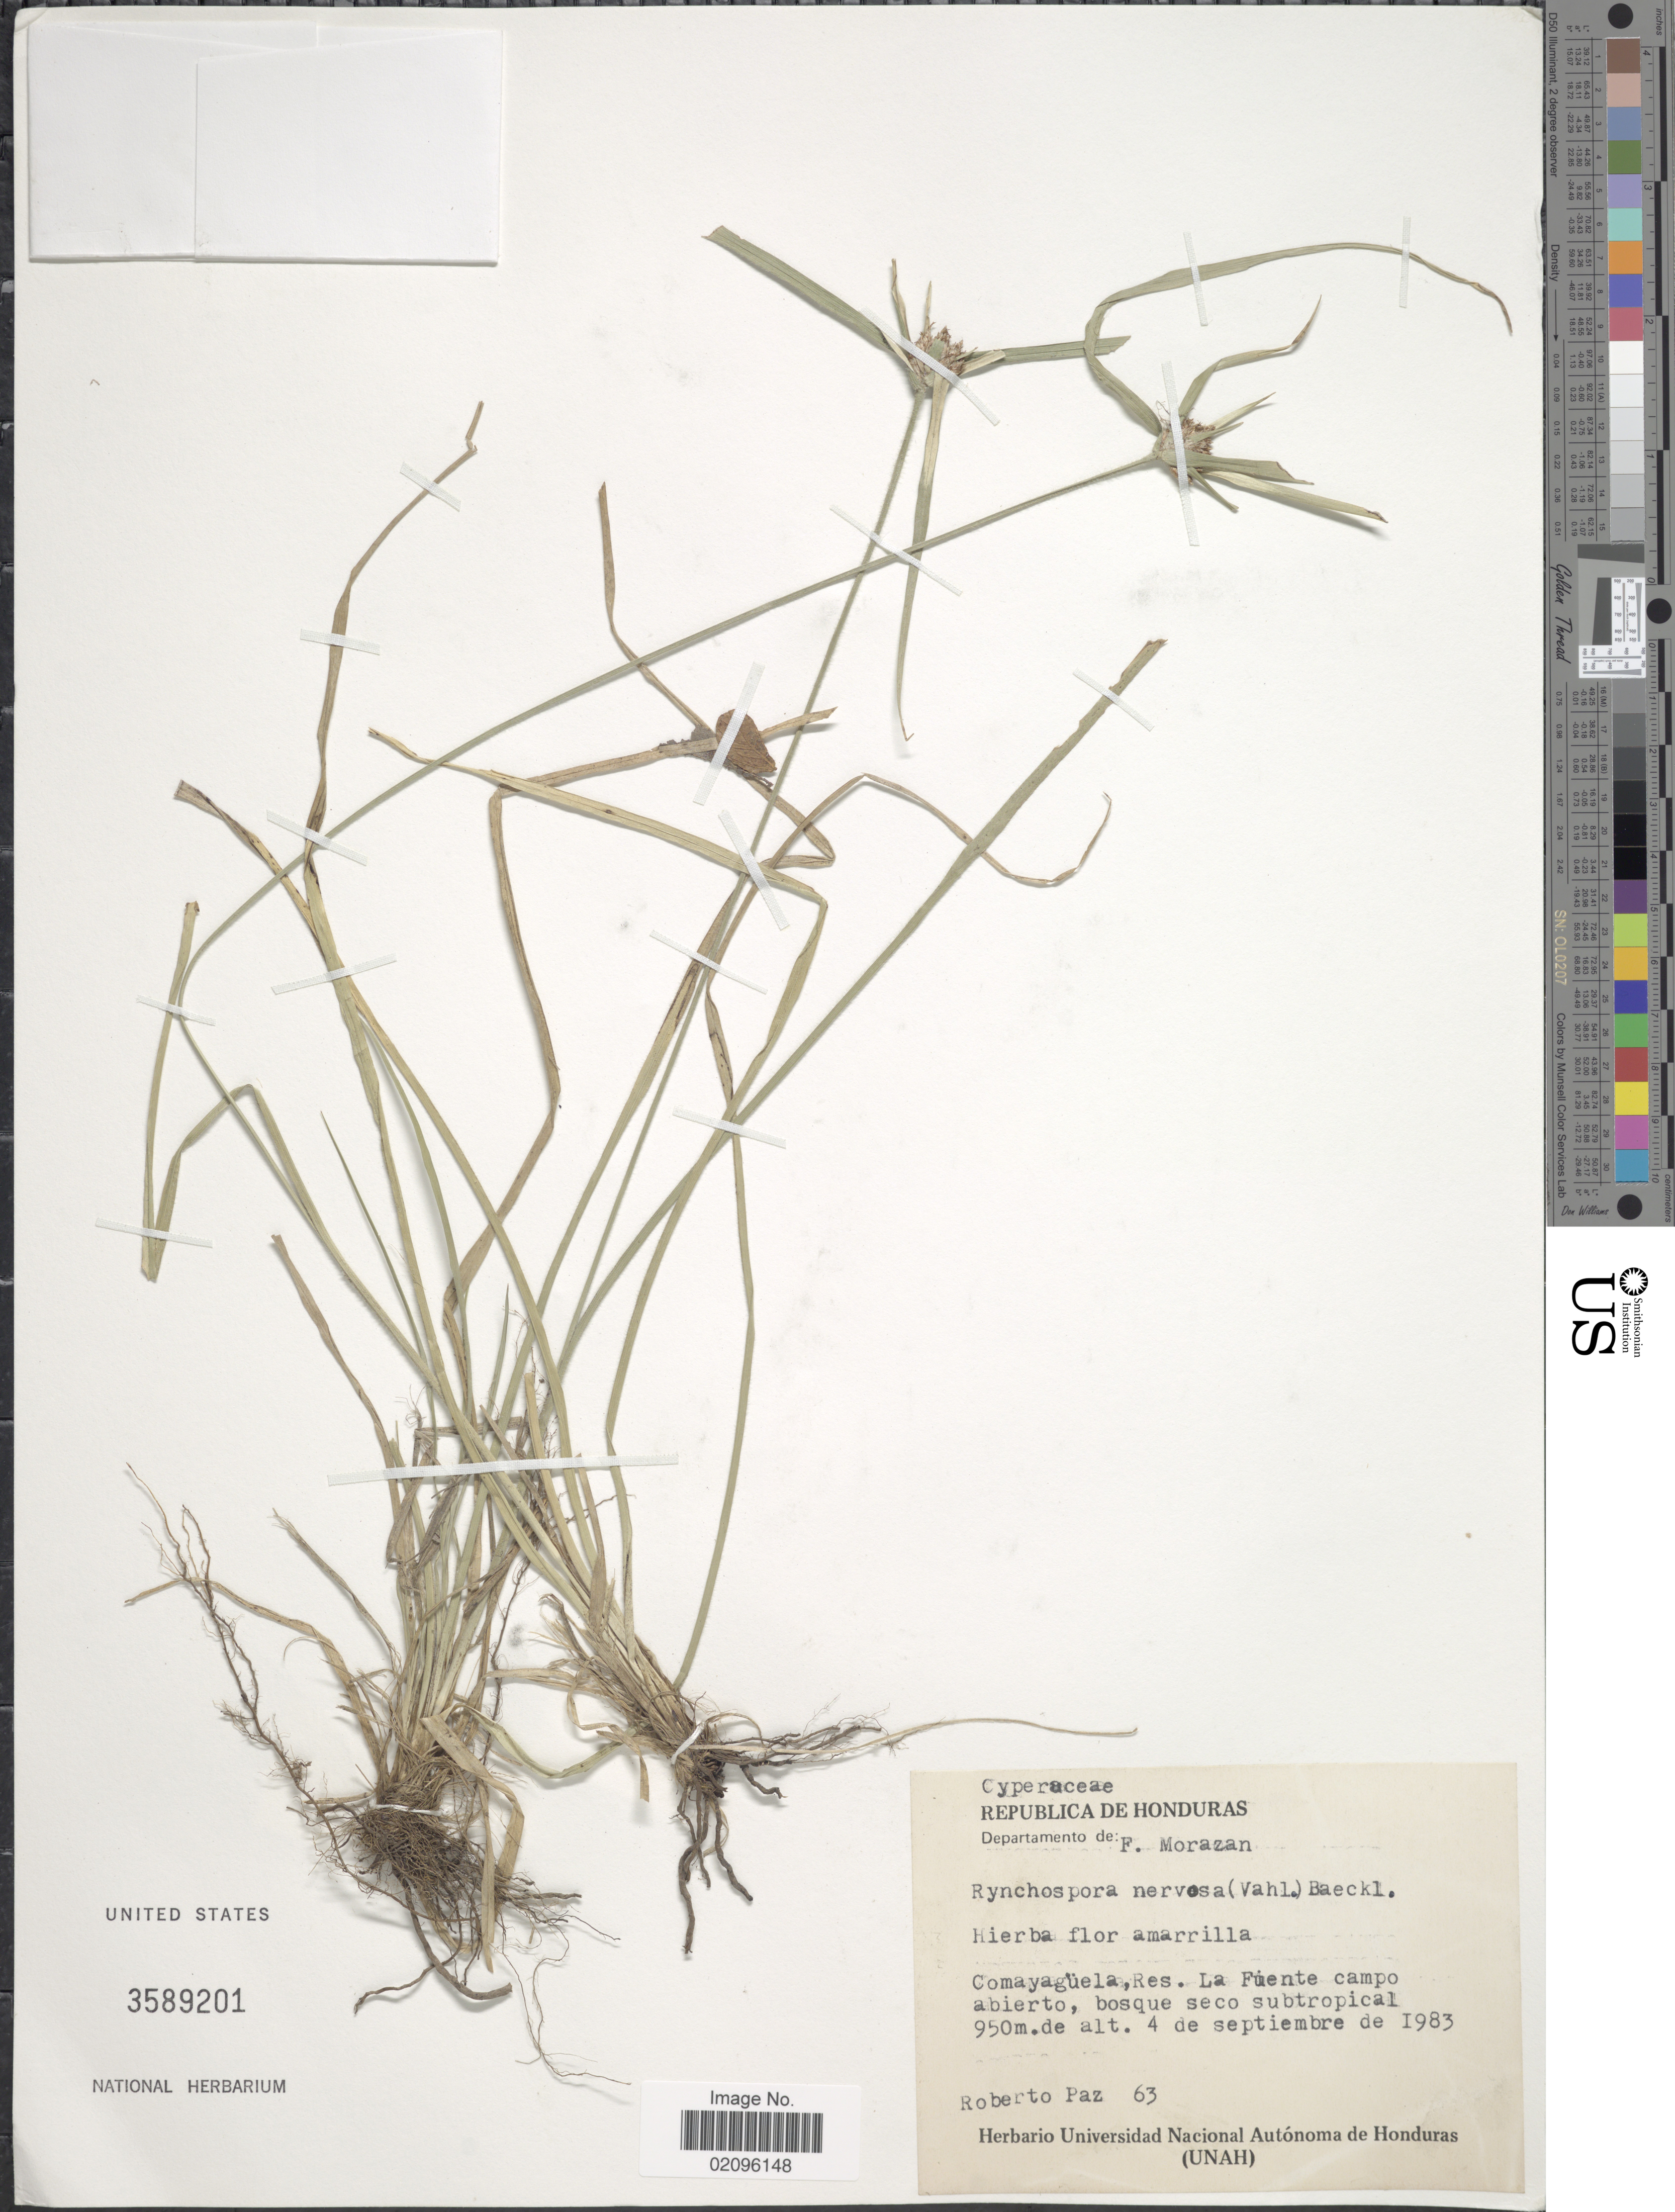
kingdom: Plantae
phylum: Tracheophyta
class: Liliopsida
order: Poales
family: Cyperaceae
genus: Rhynchospora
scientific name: Rhynchospora nervosa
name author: (Vahl) Boeckeler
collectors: R. Paz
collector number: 63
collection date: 1983-09-04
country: Honduras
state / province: Fco. Morazán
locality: F. de Morazan, Comayaguela, Res.La Fuente campo abierto.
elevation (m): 950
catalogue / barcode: US 3589201